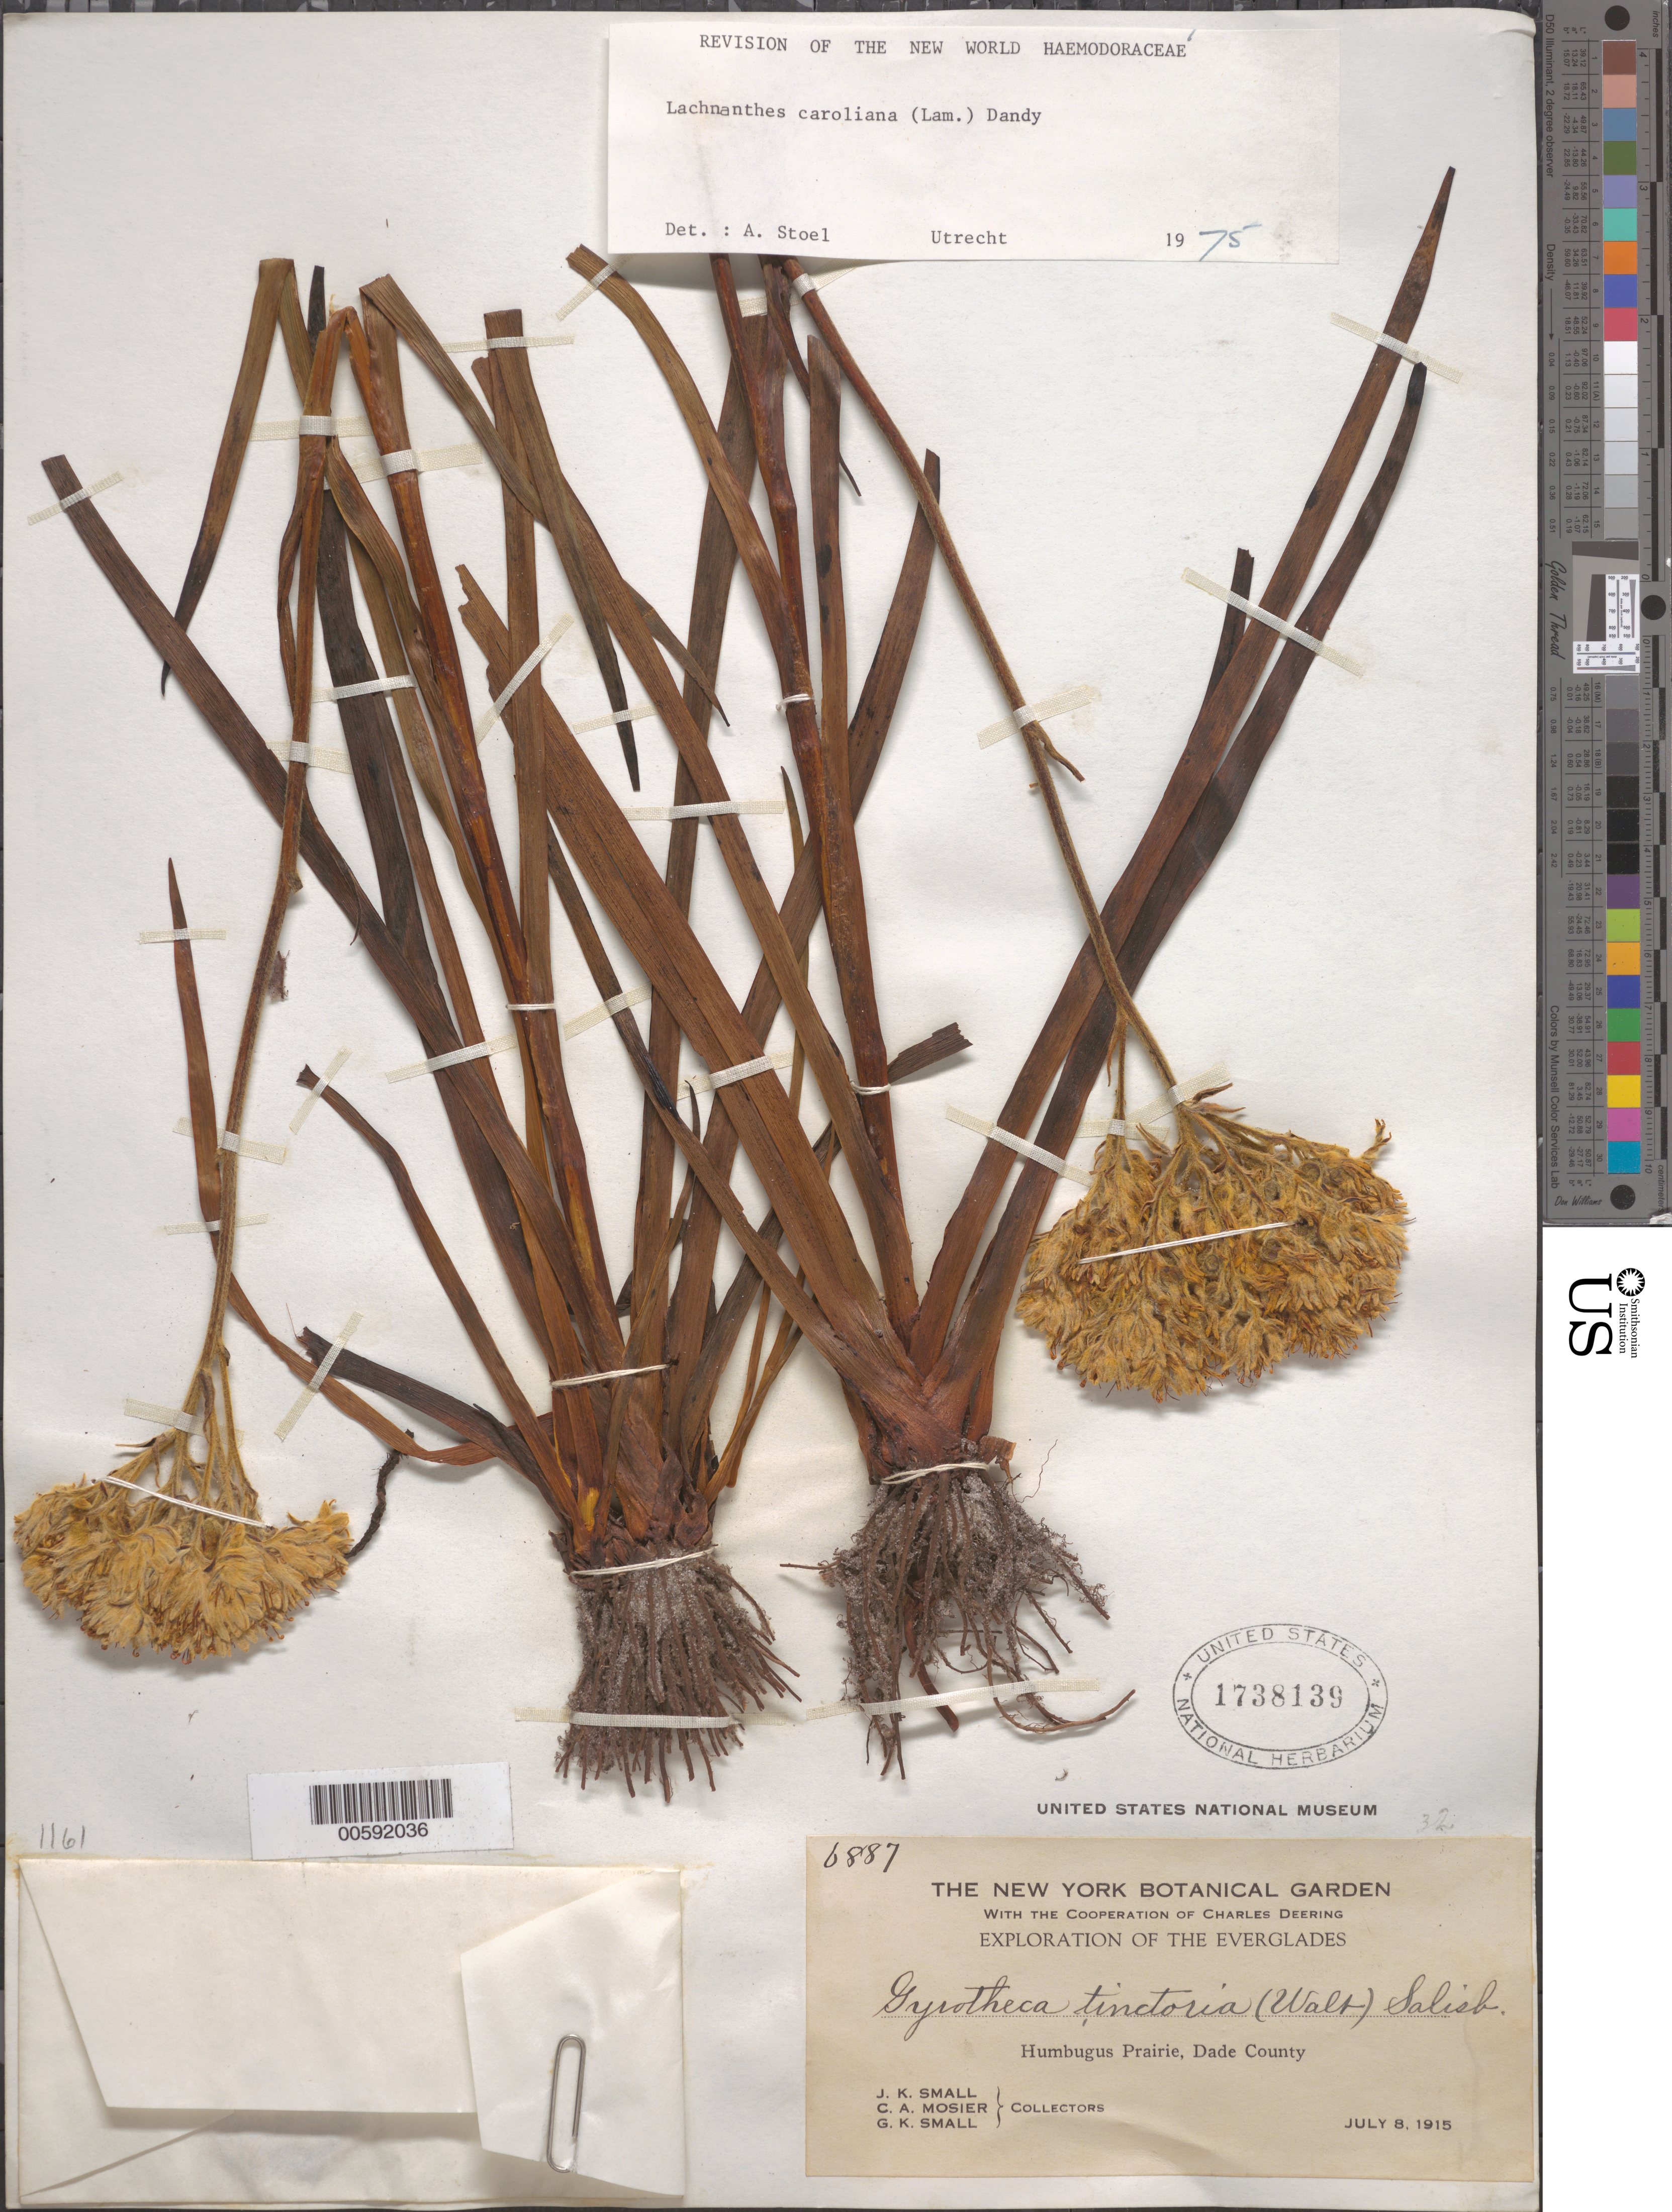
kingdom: Plantae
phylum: Tracheophyta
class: Liliopsida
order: Commelinales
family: Haemodoraceae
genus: Lachnanthes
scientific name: Lachnanthes caroliniana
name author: (Lam.) Dandy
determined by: Stoel, A.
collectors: J. K. Small, C. A. Mosier & G. K. Small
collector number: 6887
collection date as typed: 08 Jul 1915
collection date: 1915-07-08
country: United States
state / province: Florida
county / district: Dade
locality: Humbugus Prairie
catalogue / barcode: US 1738139